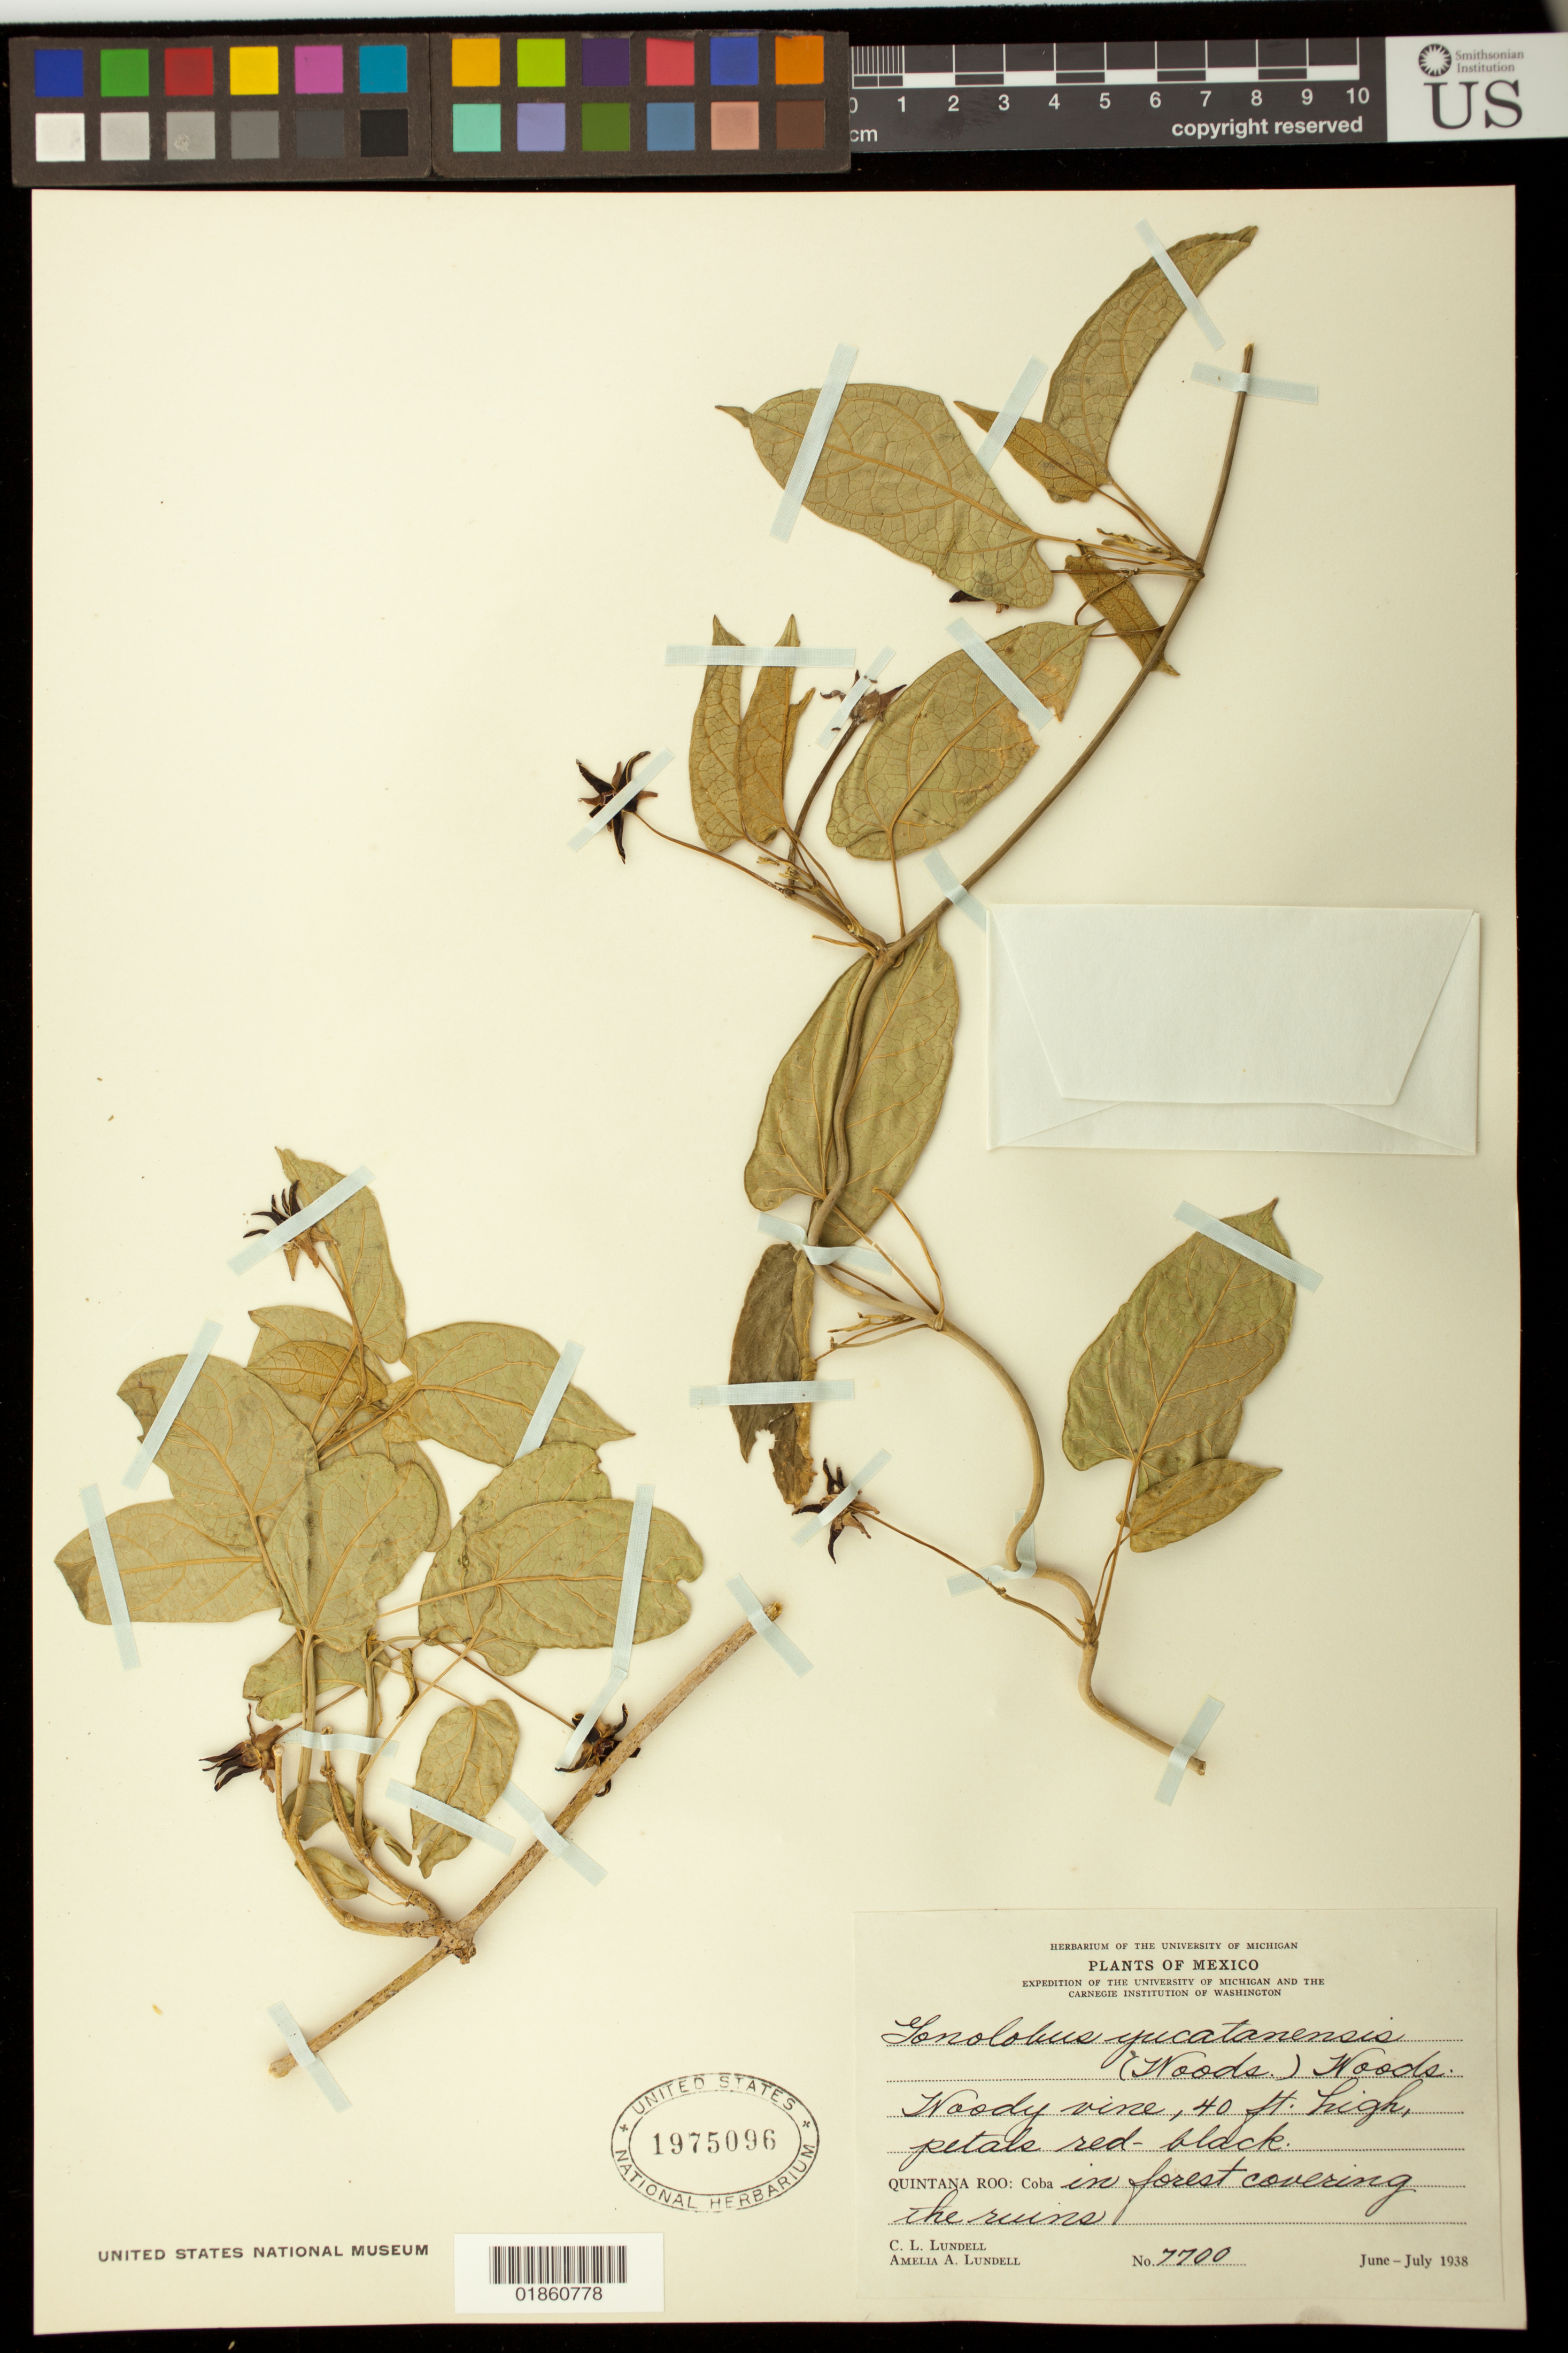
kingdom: Plantae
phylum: Tracheophyta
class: Magnoliopsida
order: Gentianales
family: Apocynaceae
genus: Gonolobus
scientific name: Gonolobus yucatanensis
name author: (Woodson) W.D. Stevens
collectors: C. L. Lundell & A. A. Lundell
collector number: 7700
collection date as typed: Jun 1938 to -- Jul 1938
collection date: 1938-06/1938-07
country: Mexico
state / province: Quintana Roo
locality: Coba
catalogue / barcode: US 1975096